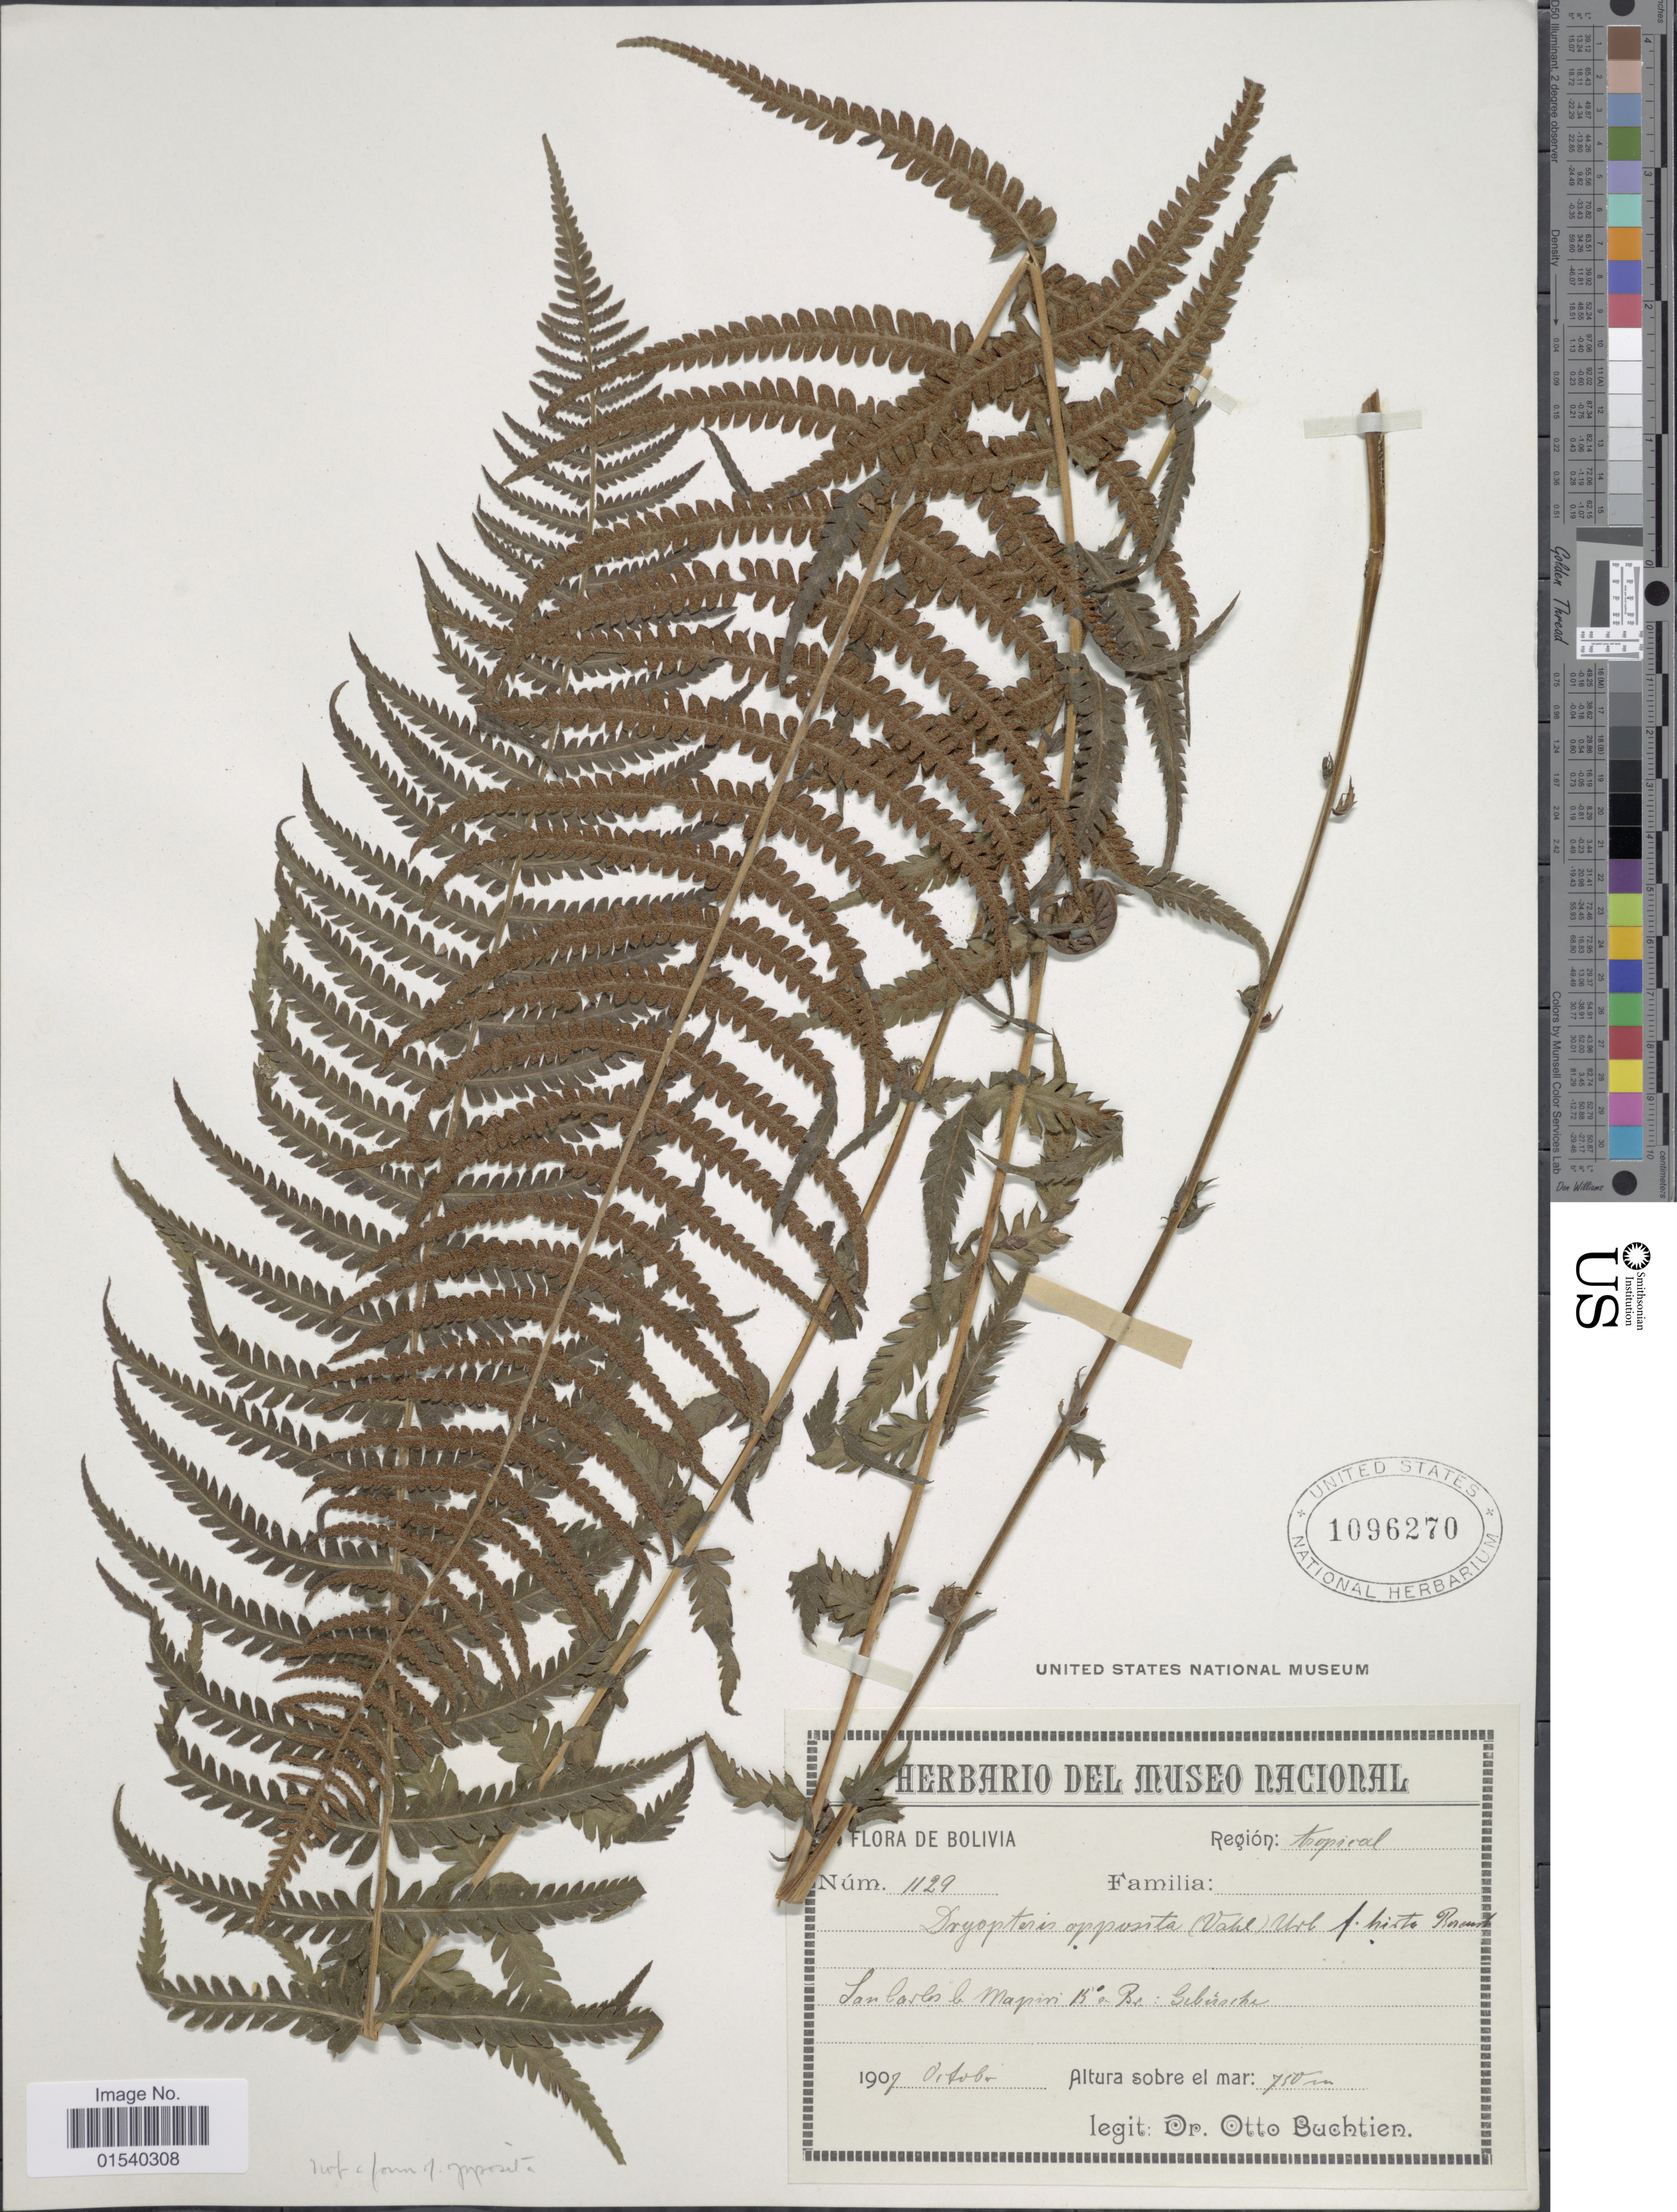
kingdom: Plantae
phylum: Tracheophyta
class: Polypodiopsida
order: Polypodiales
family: Thelypteridaceae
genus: Amauropelta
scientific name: Amauropelta opposita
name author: (Vahl) Pic. Serm.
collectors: O. Buchtien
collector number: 1129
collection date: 1907-10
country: Bolivia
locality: San Carlos b. Mapiri 15º Br.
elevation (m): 750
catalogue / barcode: US 1096270